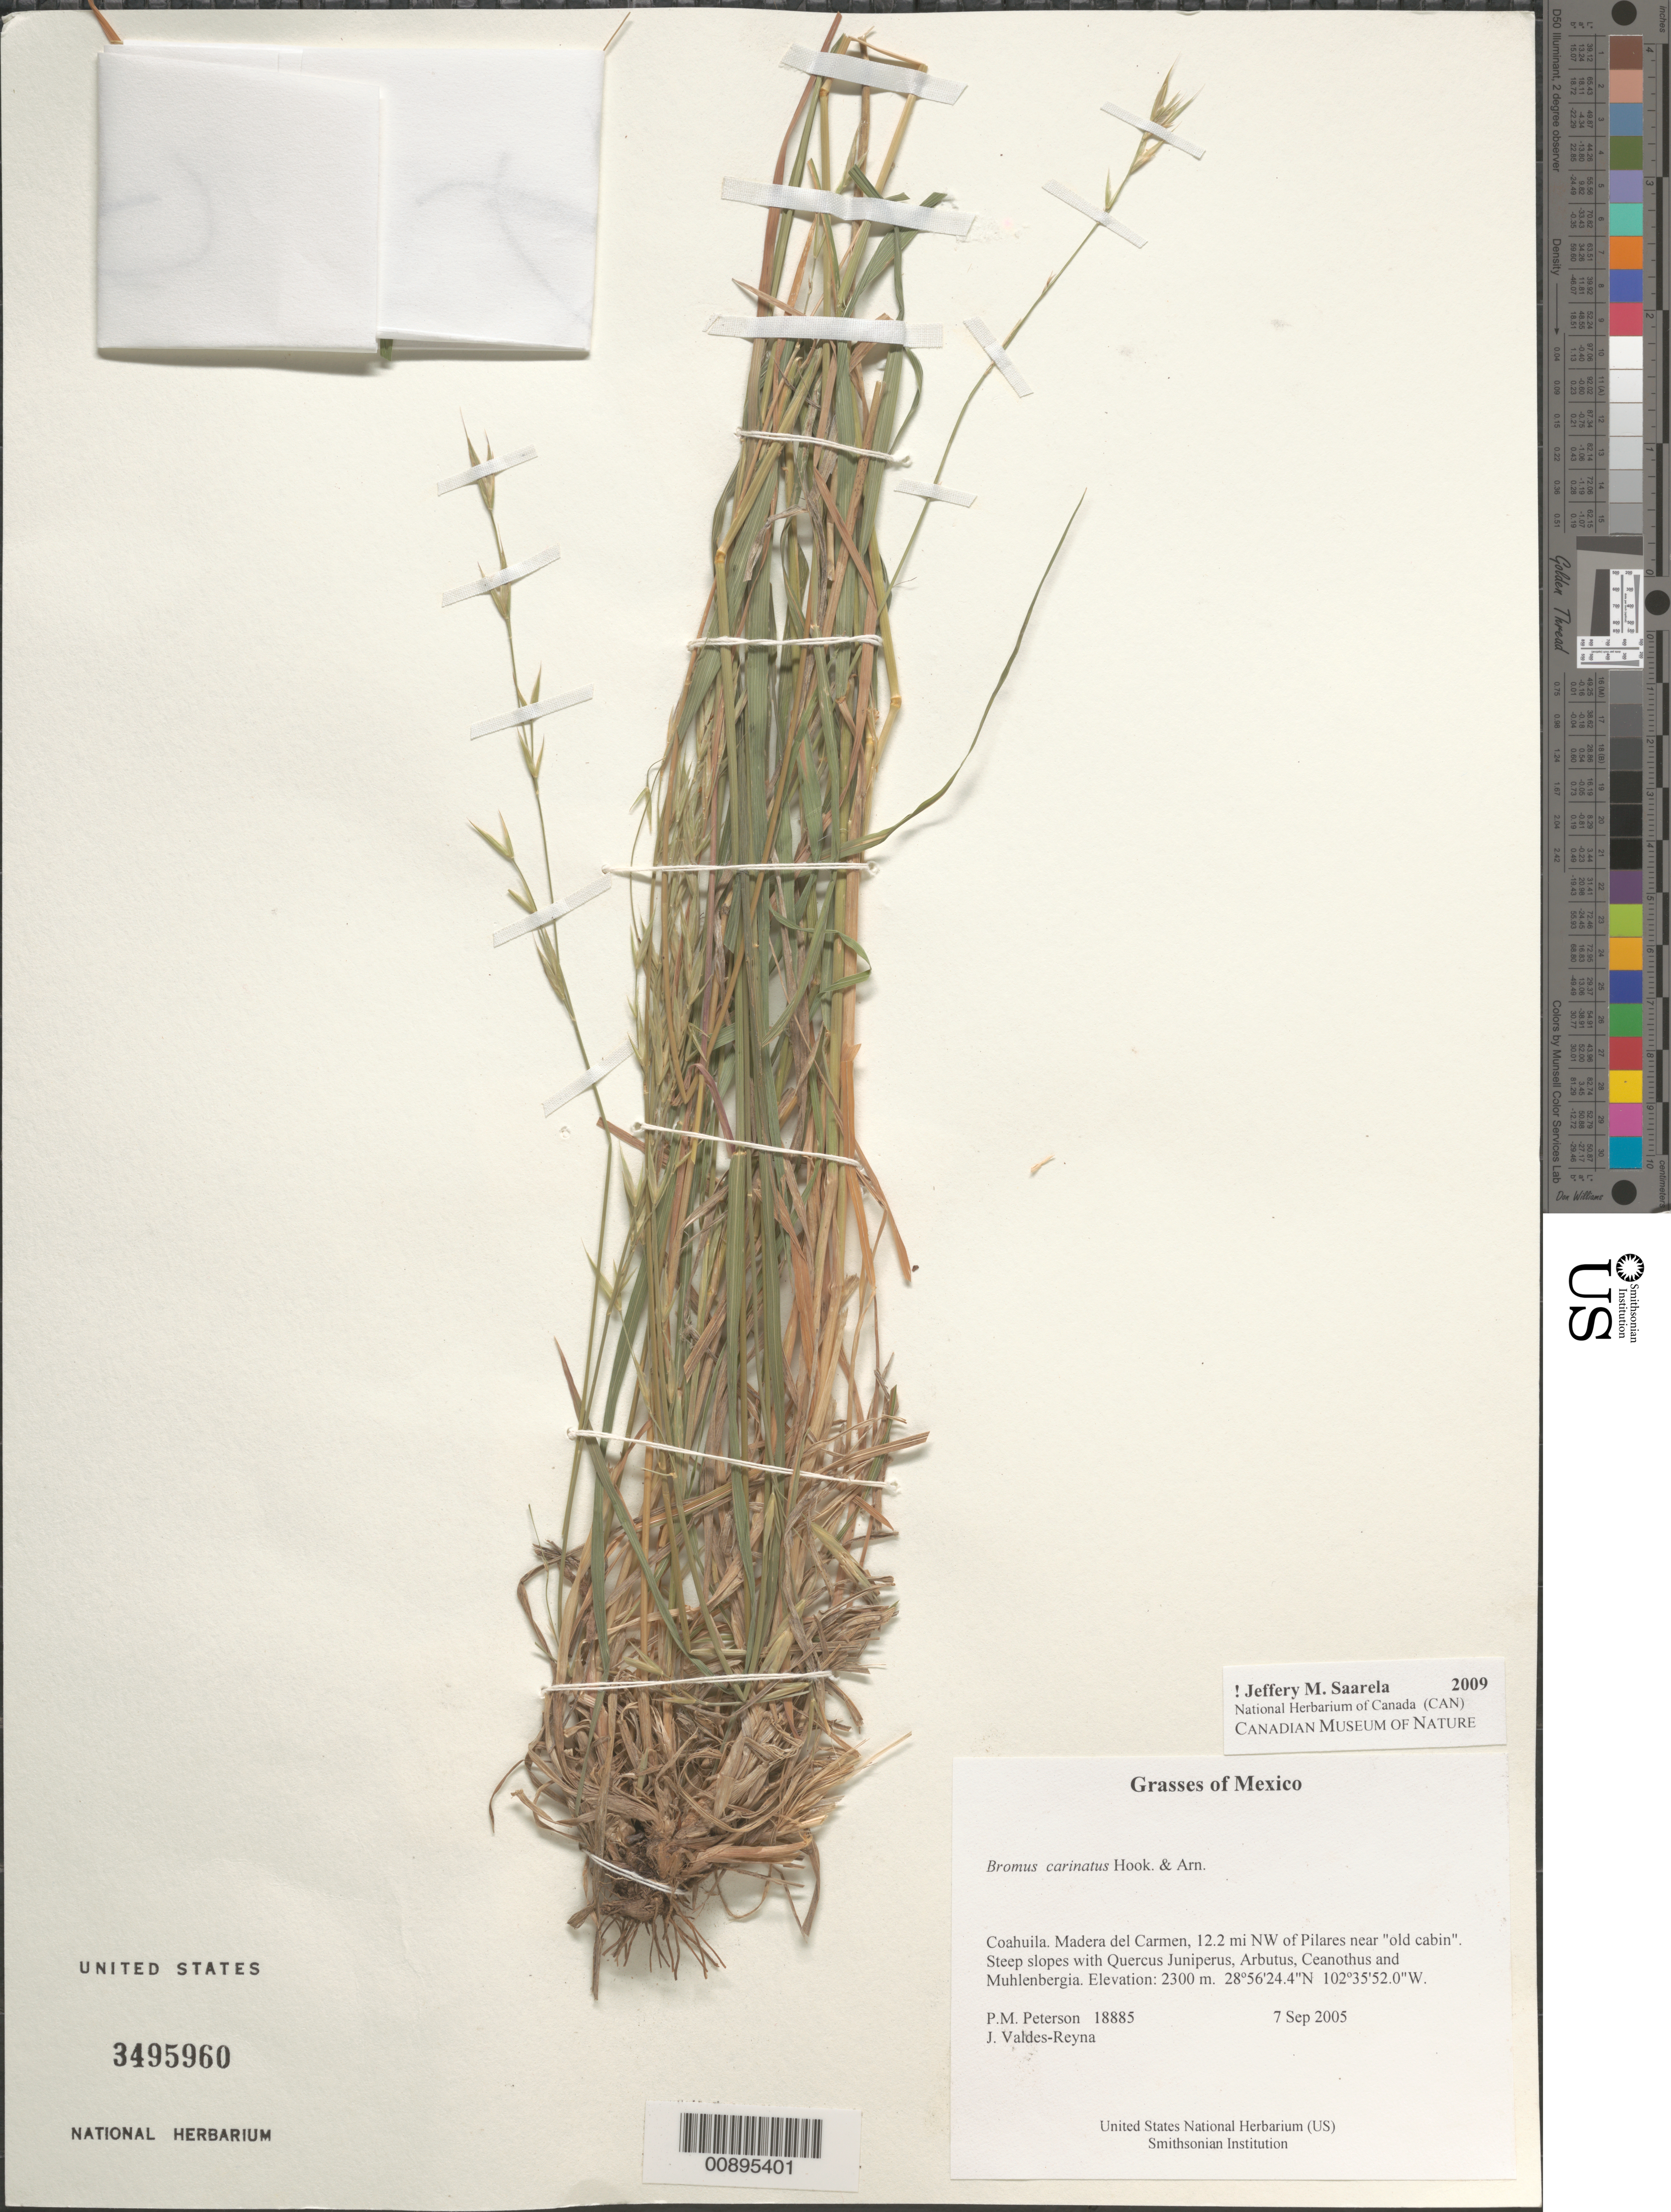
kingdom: Plantae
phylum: Tracheophyta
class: Liliopsida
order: Poales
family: Poaceae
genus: Bromus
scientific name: Bromus carinatus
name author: Hook. & Arn.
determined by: Saarela, J. M., (CAN), Canadian Museum of Nature (CANADA)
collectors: P. M. Peterson & J. Valdés-Reyna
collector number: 18885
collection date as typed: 07 Sep 2005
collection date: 2005-09-07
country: Mexico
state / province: Coahuila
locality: Madera del Carmen, 12.2 mi NW of Pilares near "old cabin". Steep slopes with Quercus Juniperus, Arbutus, Ceanothus and Muhlenbergia.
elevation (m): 2300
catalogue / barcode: US 3495960